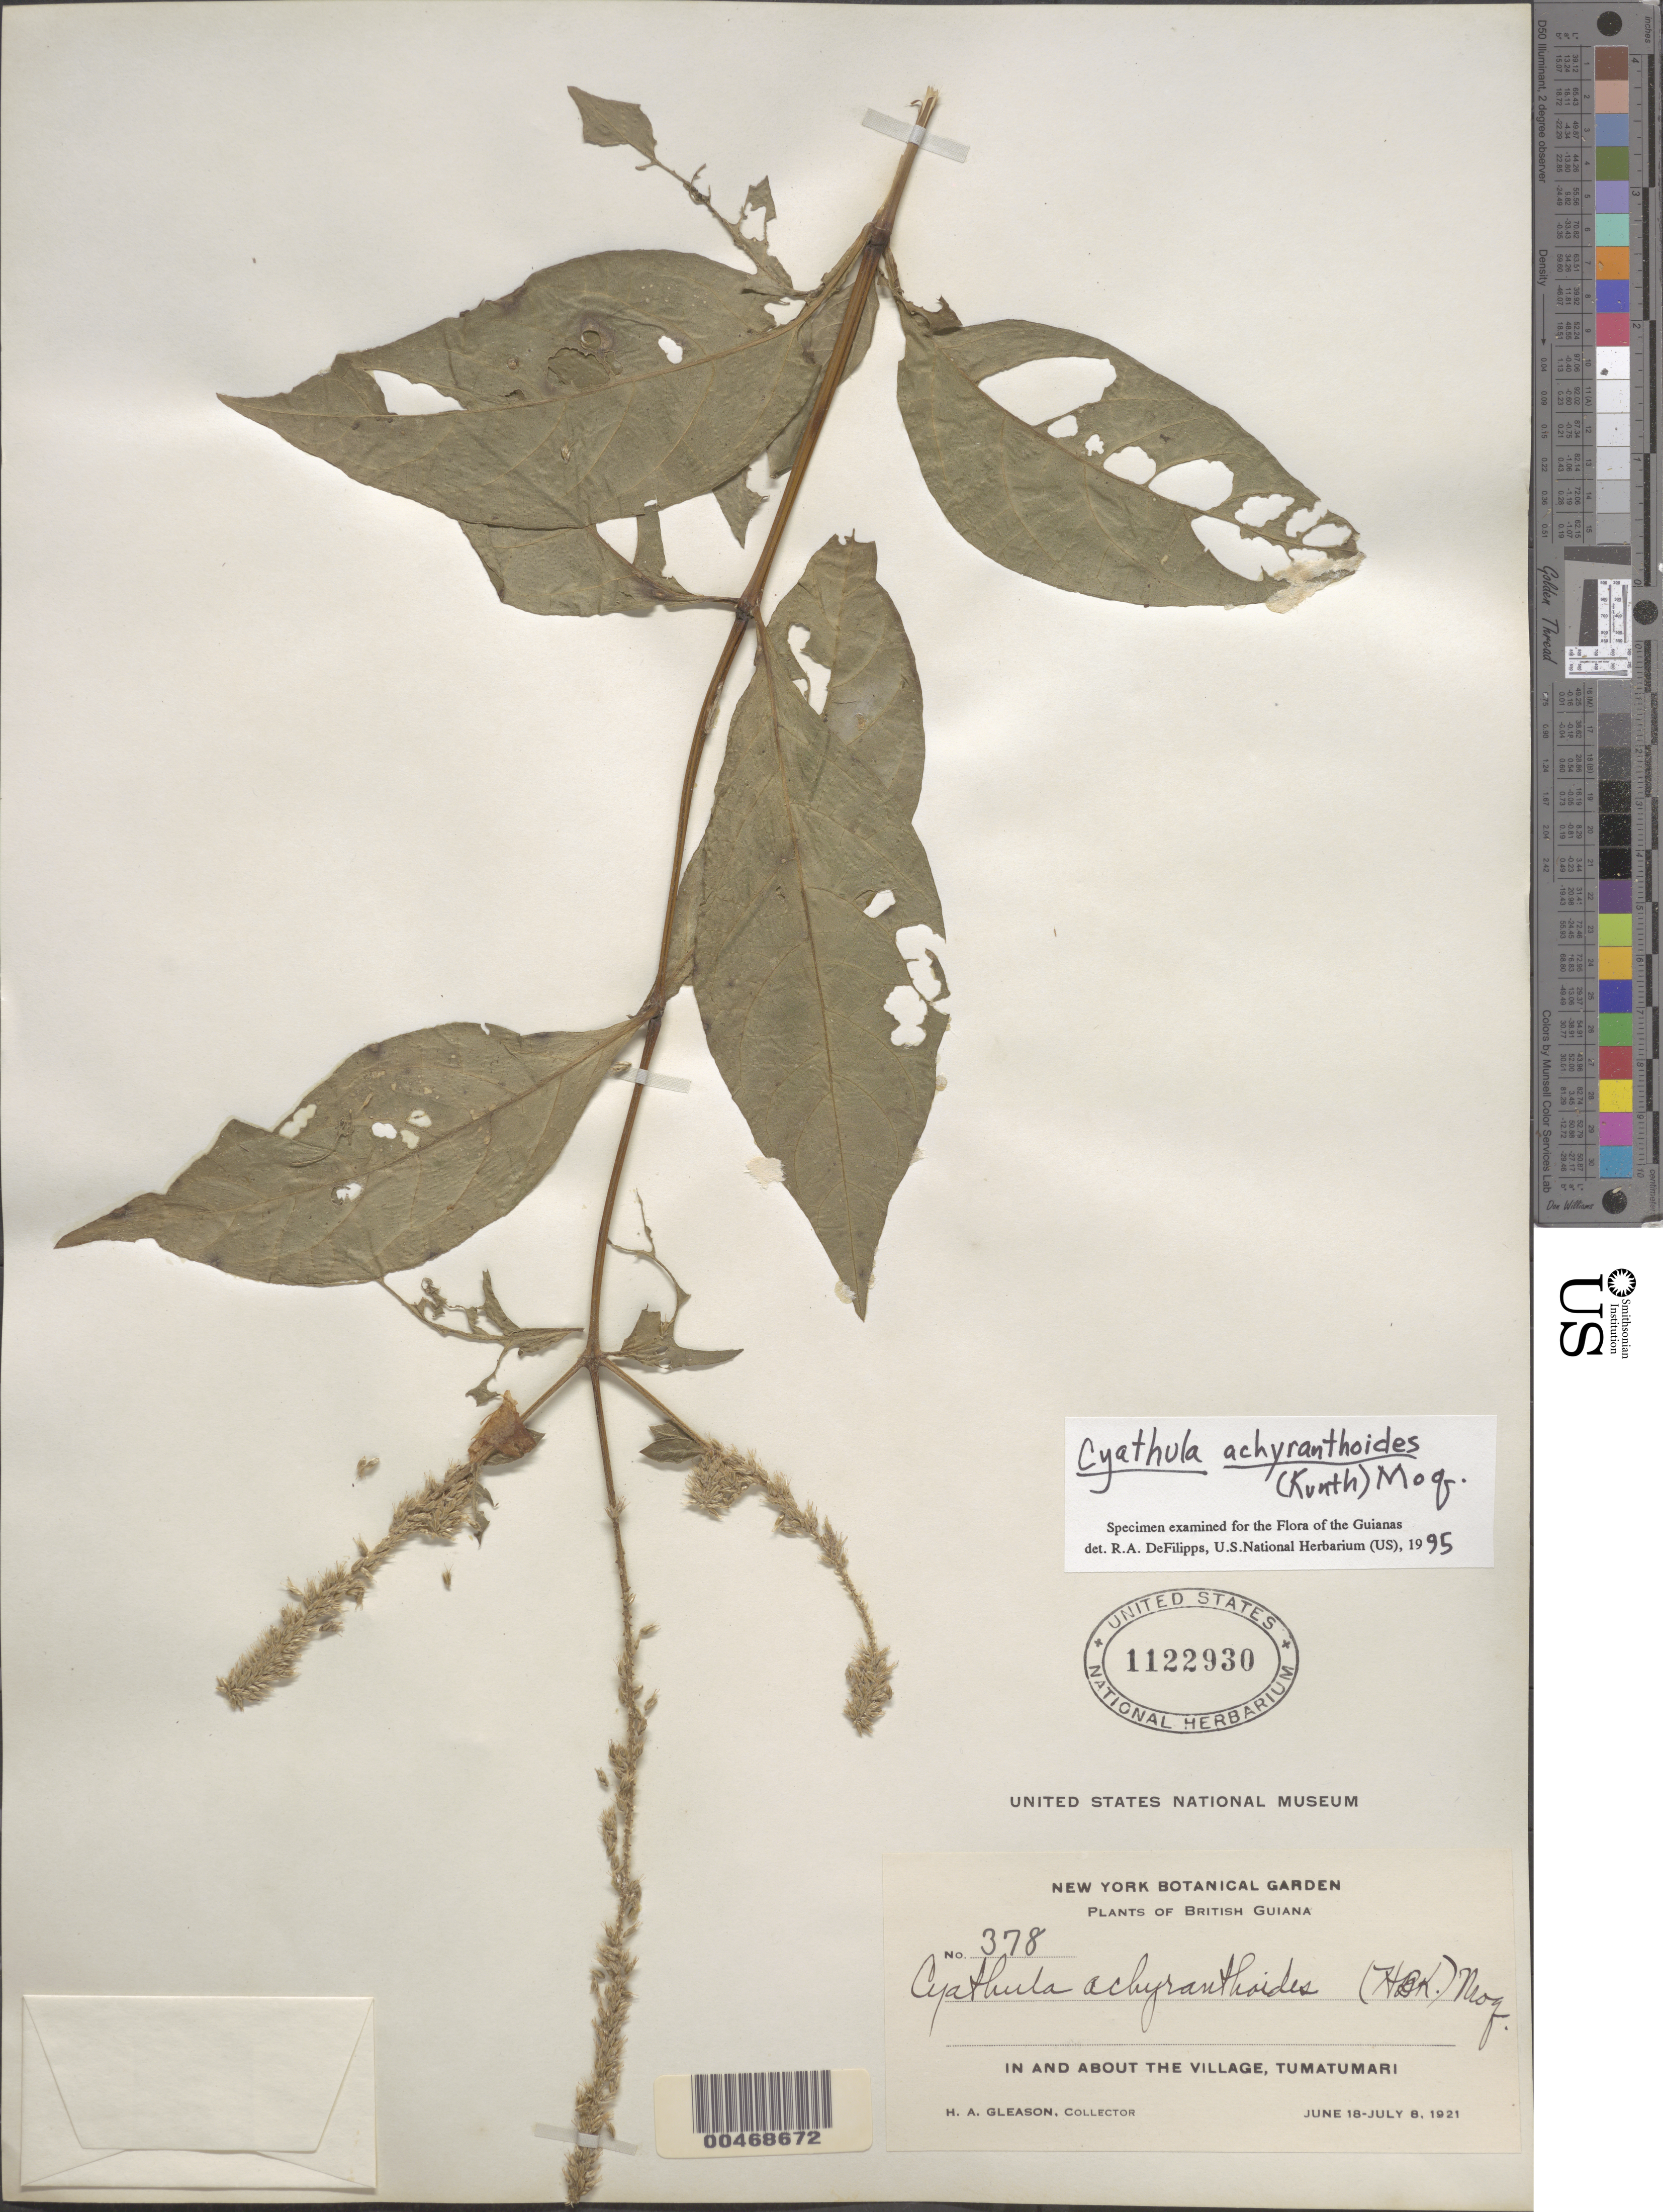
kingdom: Plantae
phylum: Tracheophyta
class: Magnoliopsida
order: Caryophyllales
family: Amaranthaceae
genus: Cyathula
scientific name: Cyathula achyranthoides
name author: (Kunth) Moq.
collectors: H. A. Gleason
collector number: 378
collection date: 1921-06-18/1921-07-08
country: Guyana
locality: British Guiana. In and about the village, Tumatumari.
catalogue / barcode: US 1122930